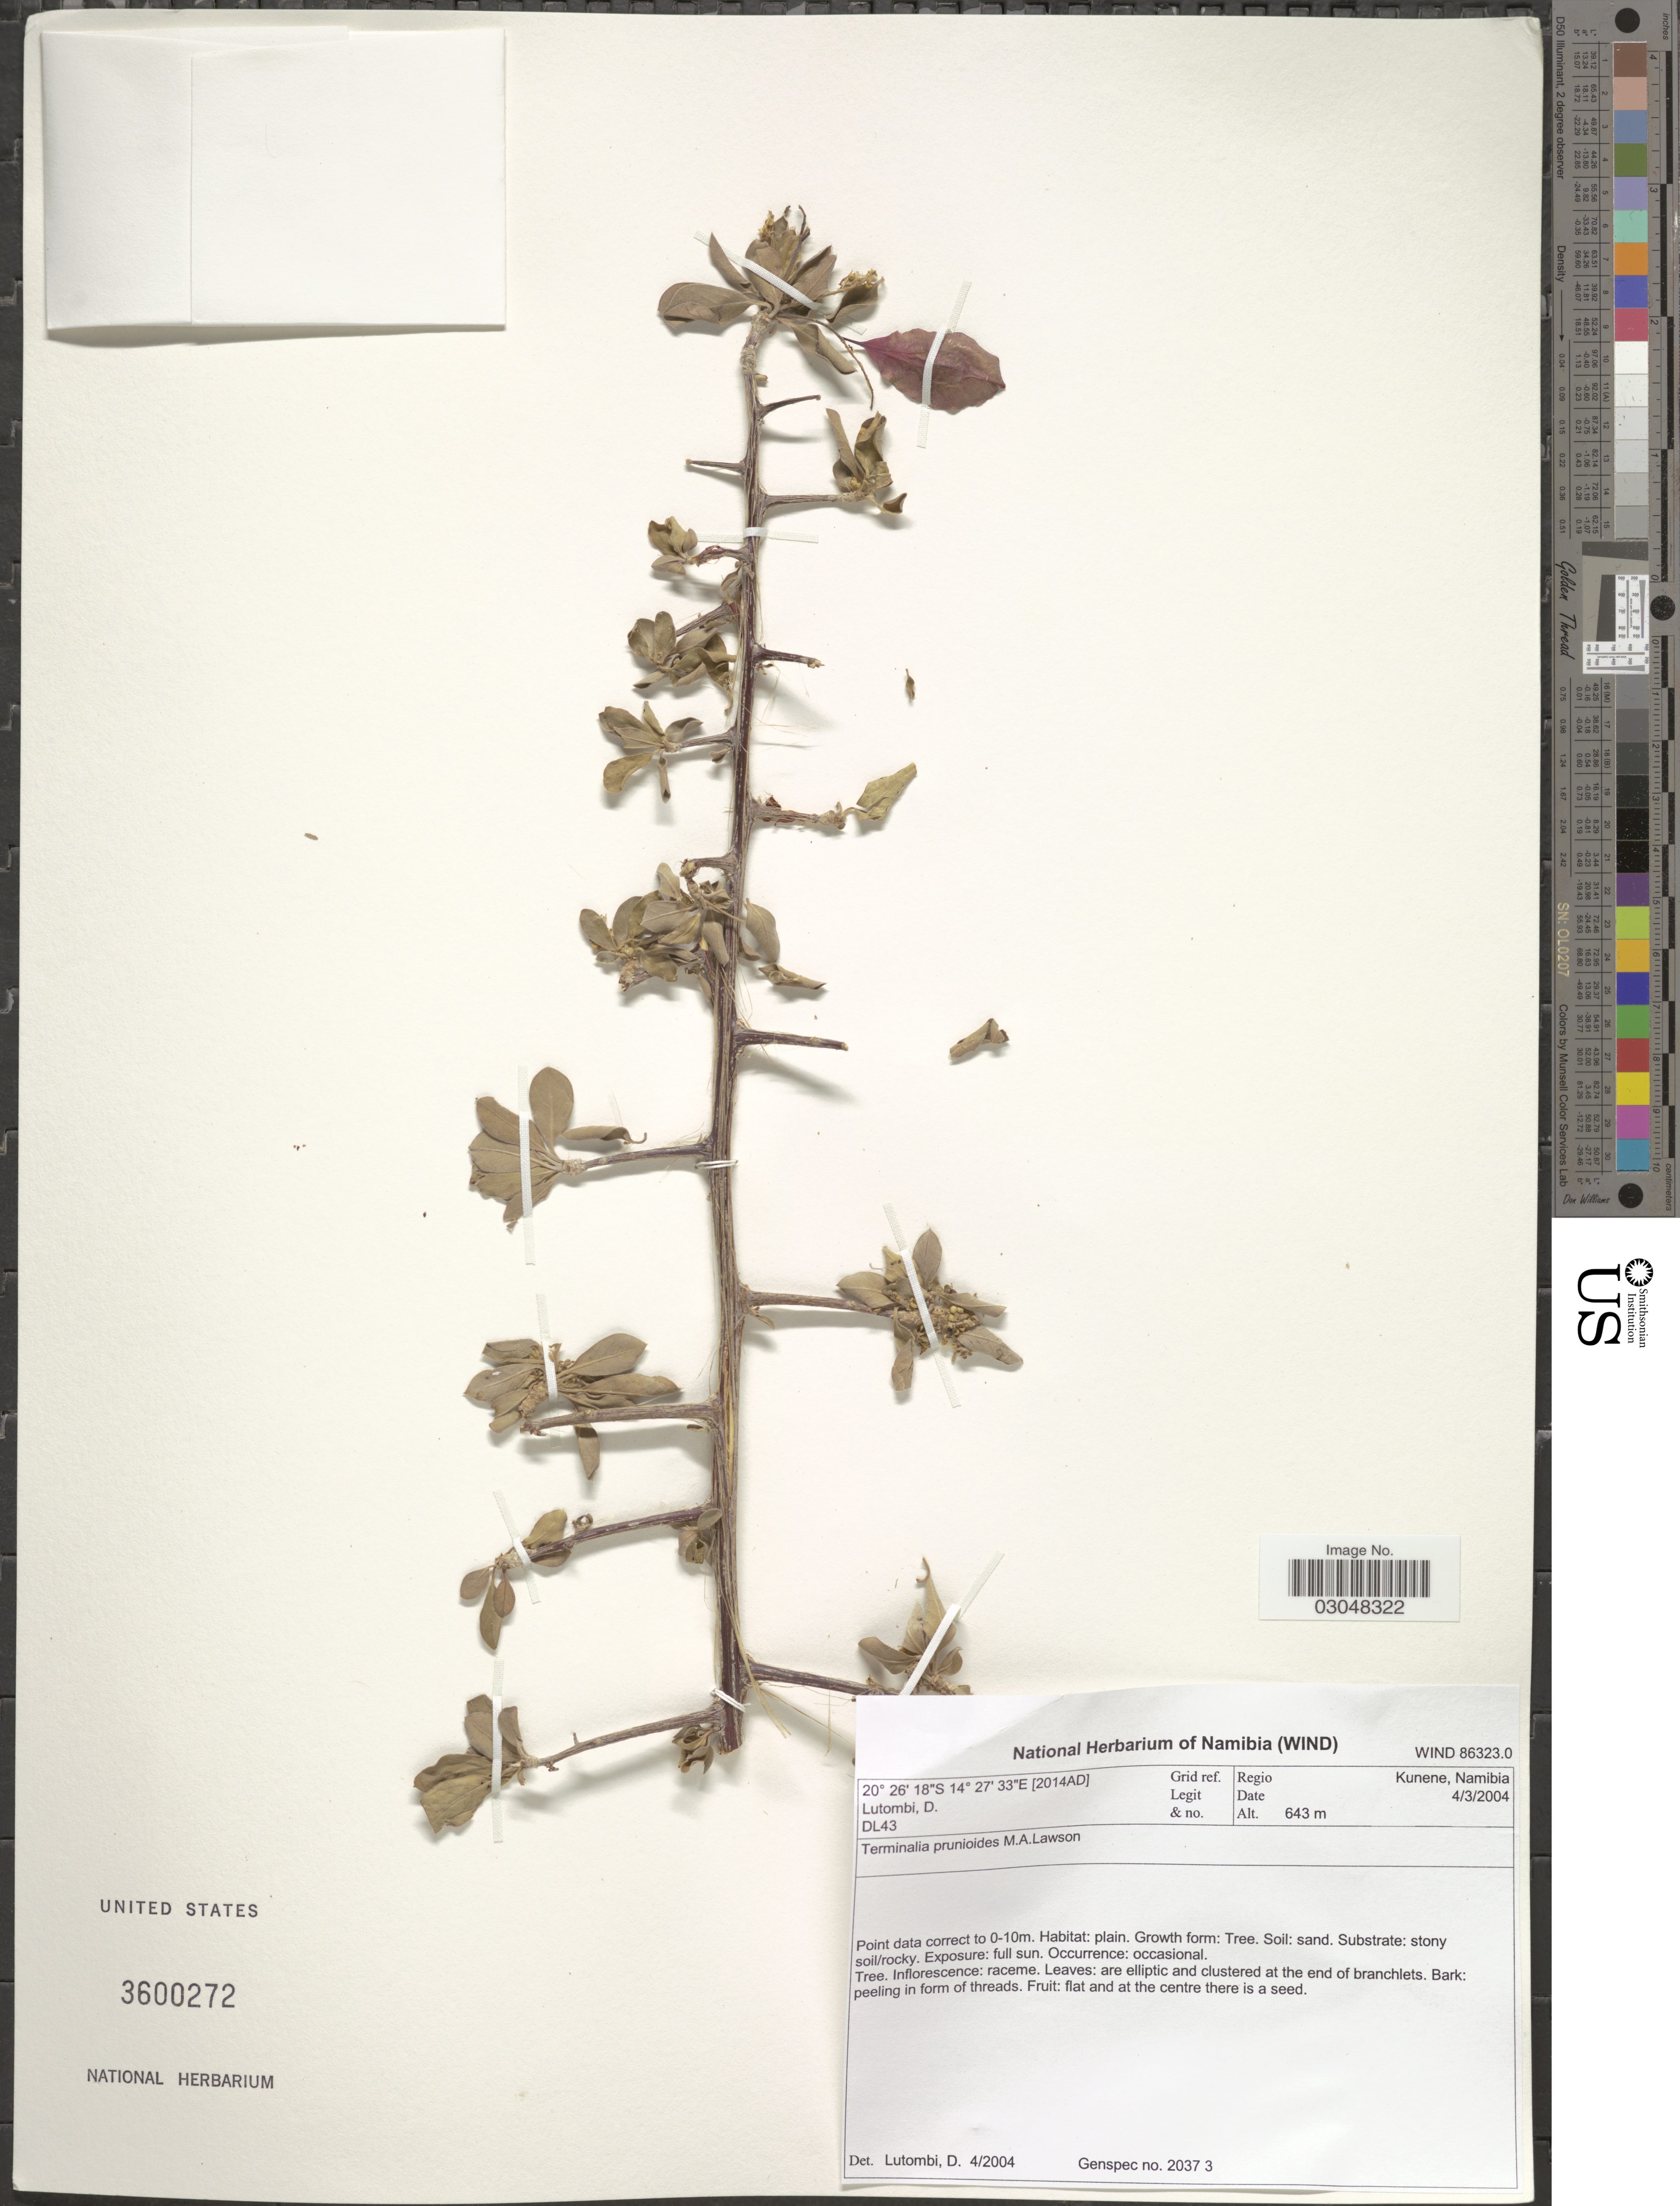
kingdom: Plantae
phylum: Tracheophyta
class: Magnoliopsida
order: Myrtales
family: Combretaceae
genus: Terminalia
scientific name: Terminalia prunioides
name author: M.A. Lawson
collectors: D. Lutombi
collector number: DL43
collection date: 2004-03-04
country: Namibia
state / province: Kunene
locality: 2014AD Grid ref.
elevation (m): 643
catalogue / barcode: US 3600272